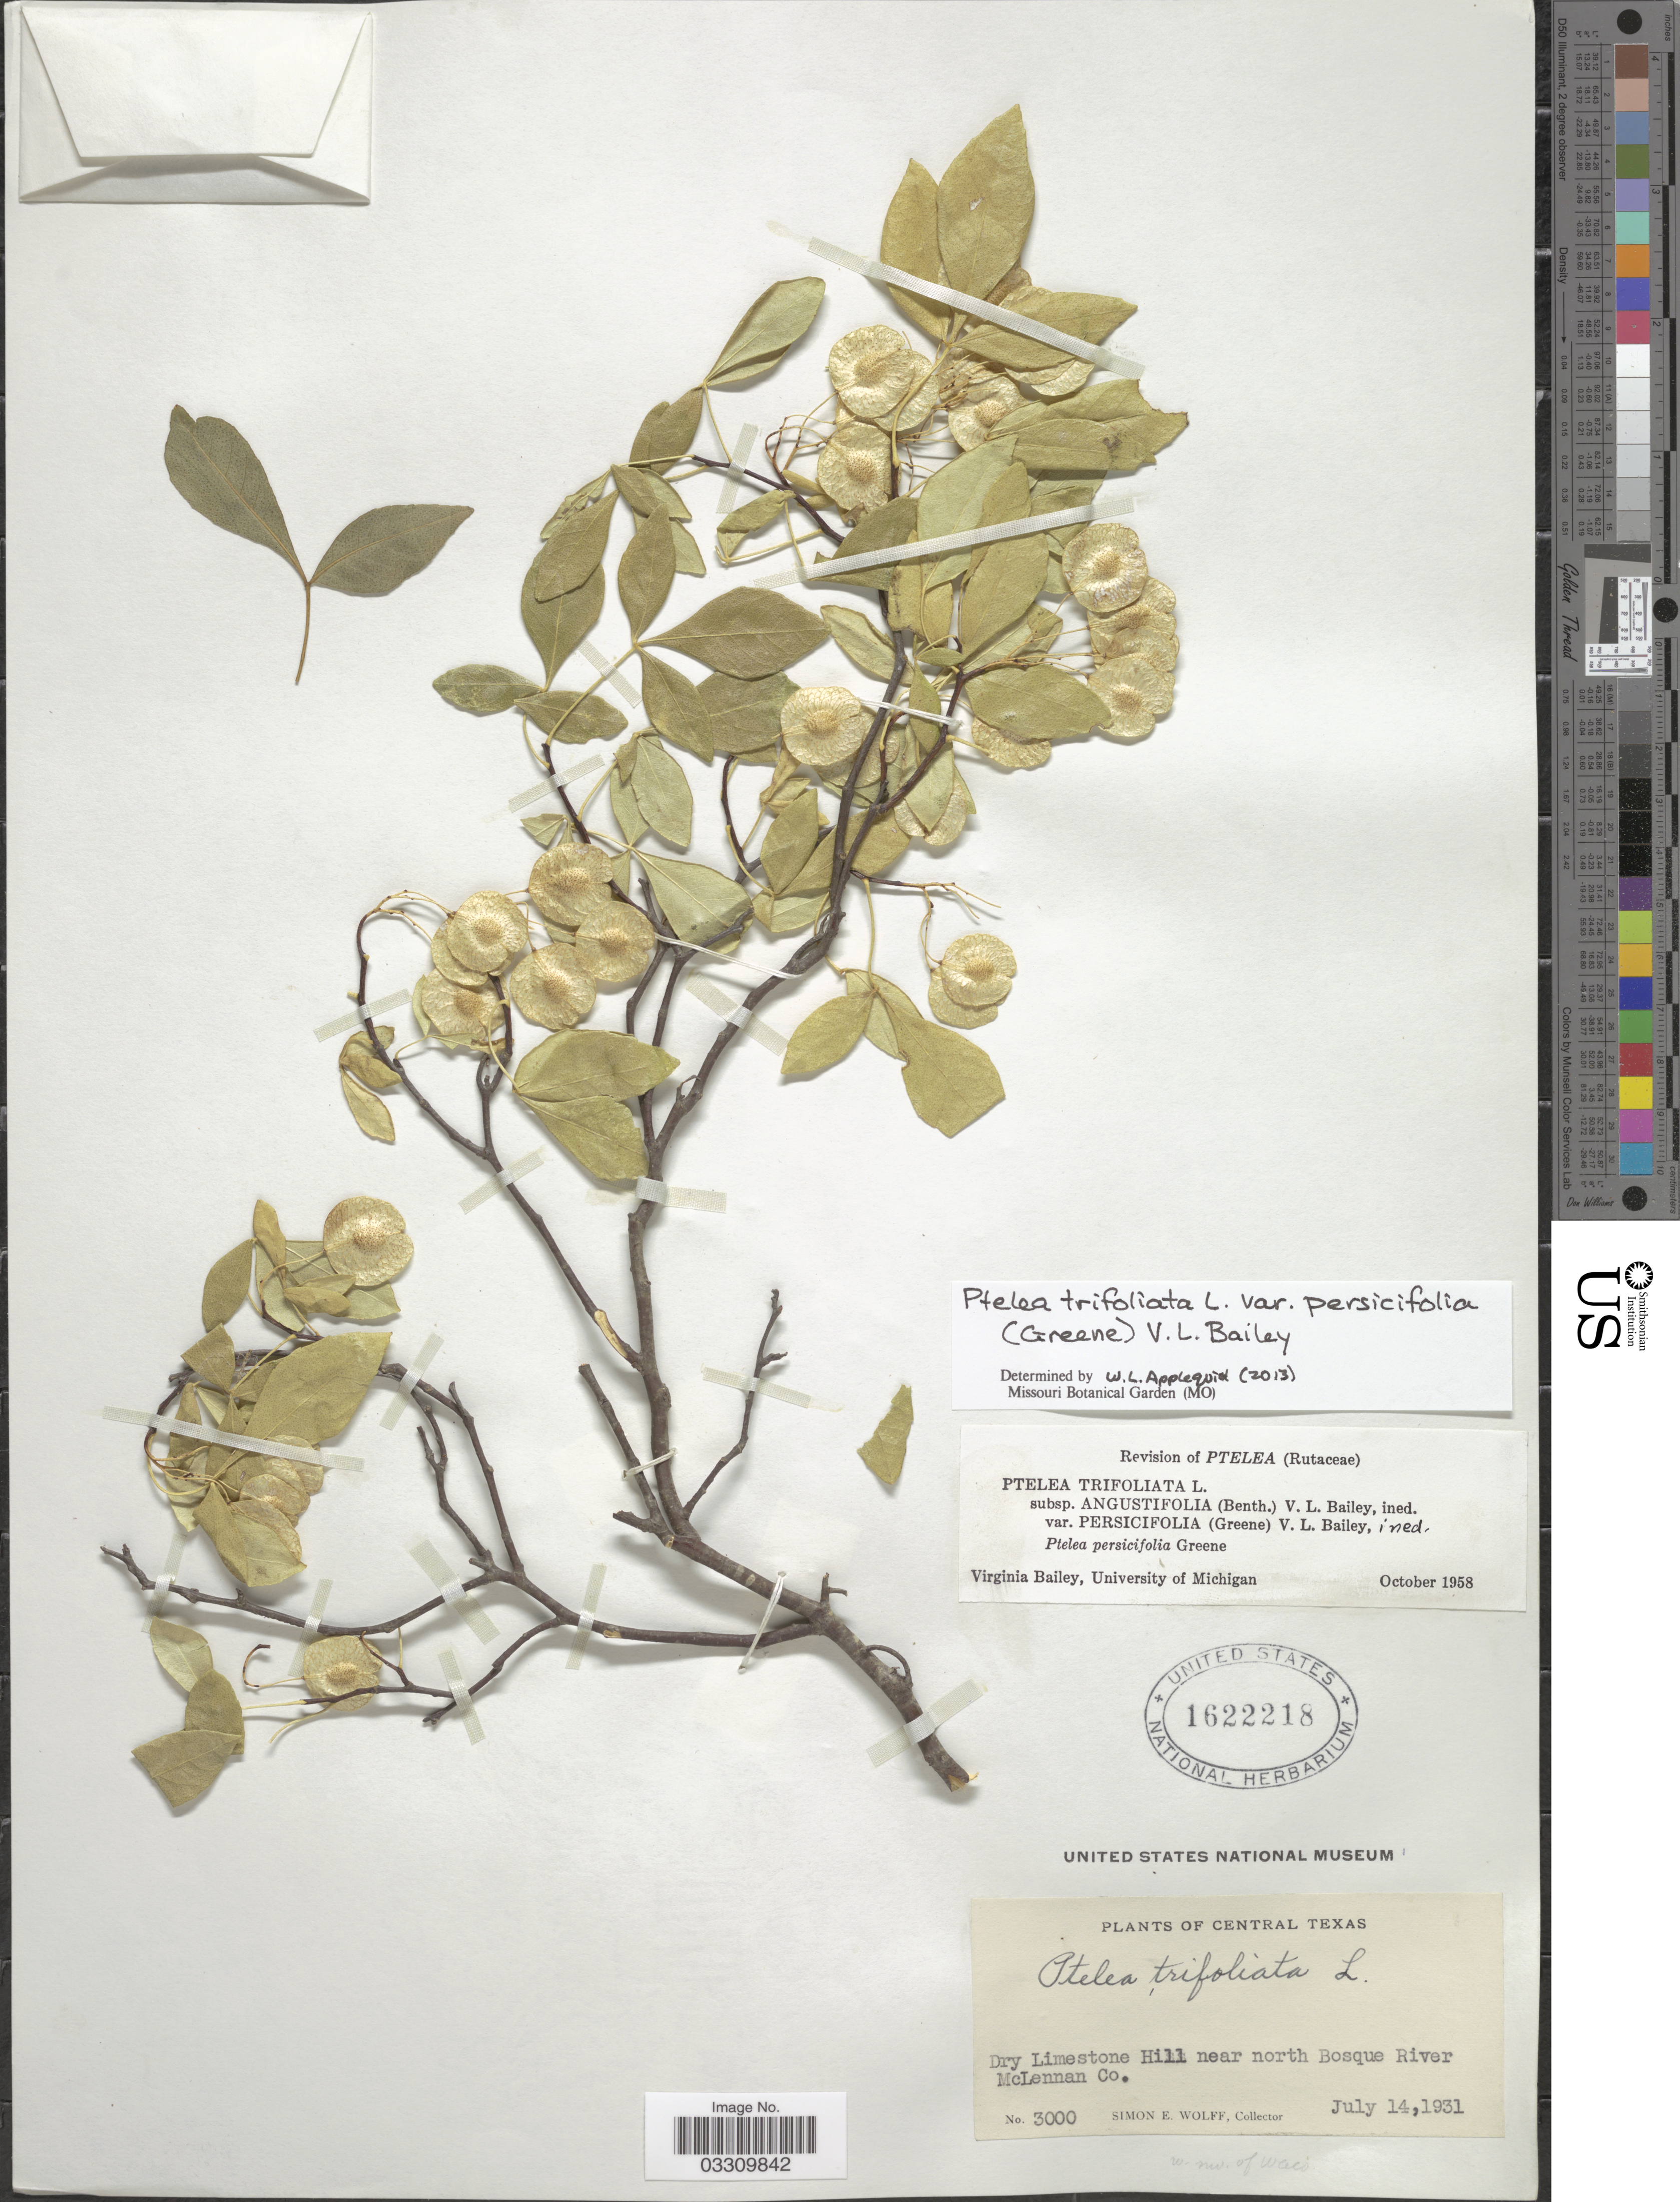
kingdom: Plantae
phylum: Tracheophyta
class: Magnoliopsida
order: Sapindales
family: Rutaceae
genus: Ptelea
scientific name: Ptelea trifoliata var. persicifolia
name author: (S.W. Greene) V. L. Bailey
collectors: S. E. Wolff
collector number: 3000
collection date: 1931-07-14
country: United States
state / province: Texas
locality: Central Texas. Dry Limestone Hill near north Bosque River McLennan Co. W. NW. of Waco.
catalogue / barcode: US 1622218